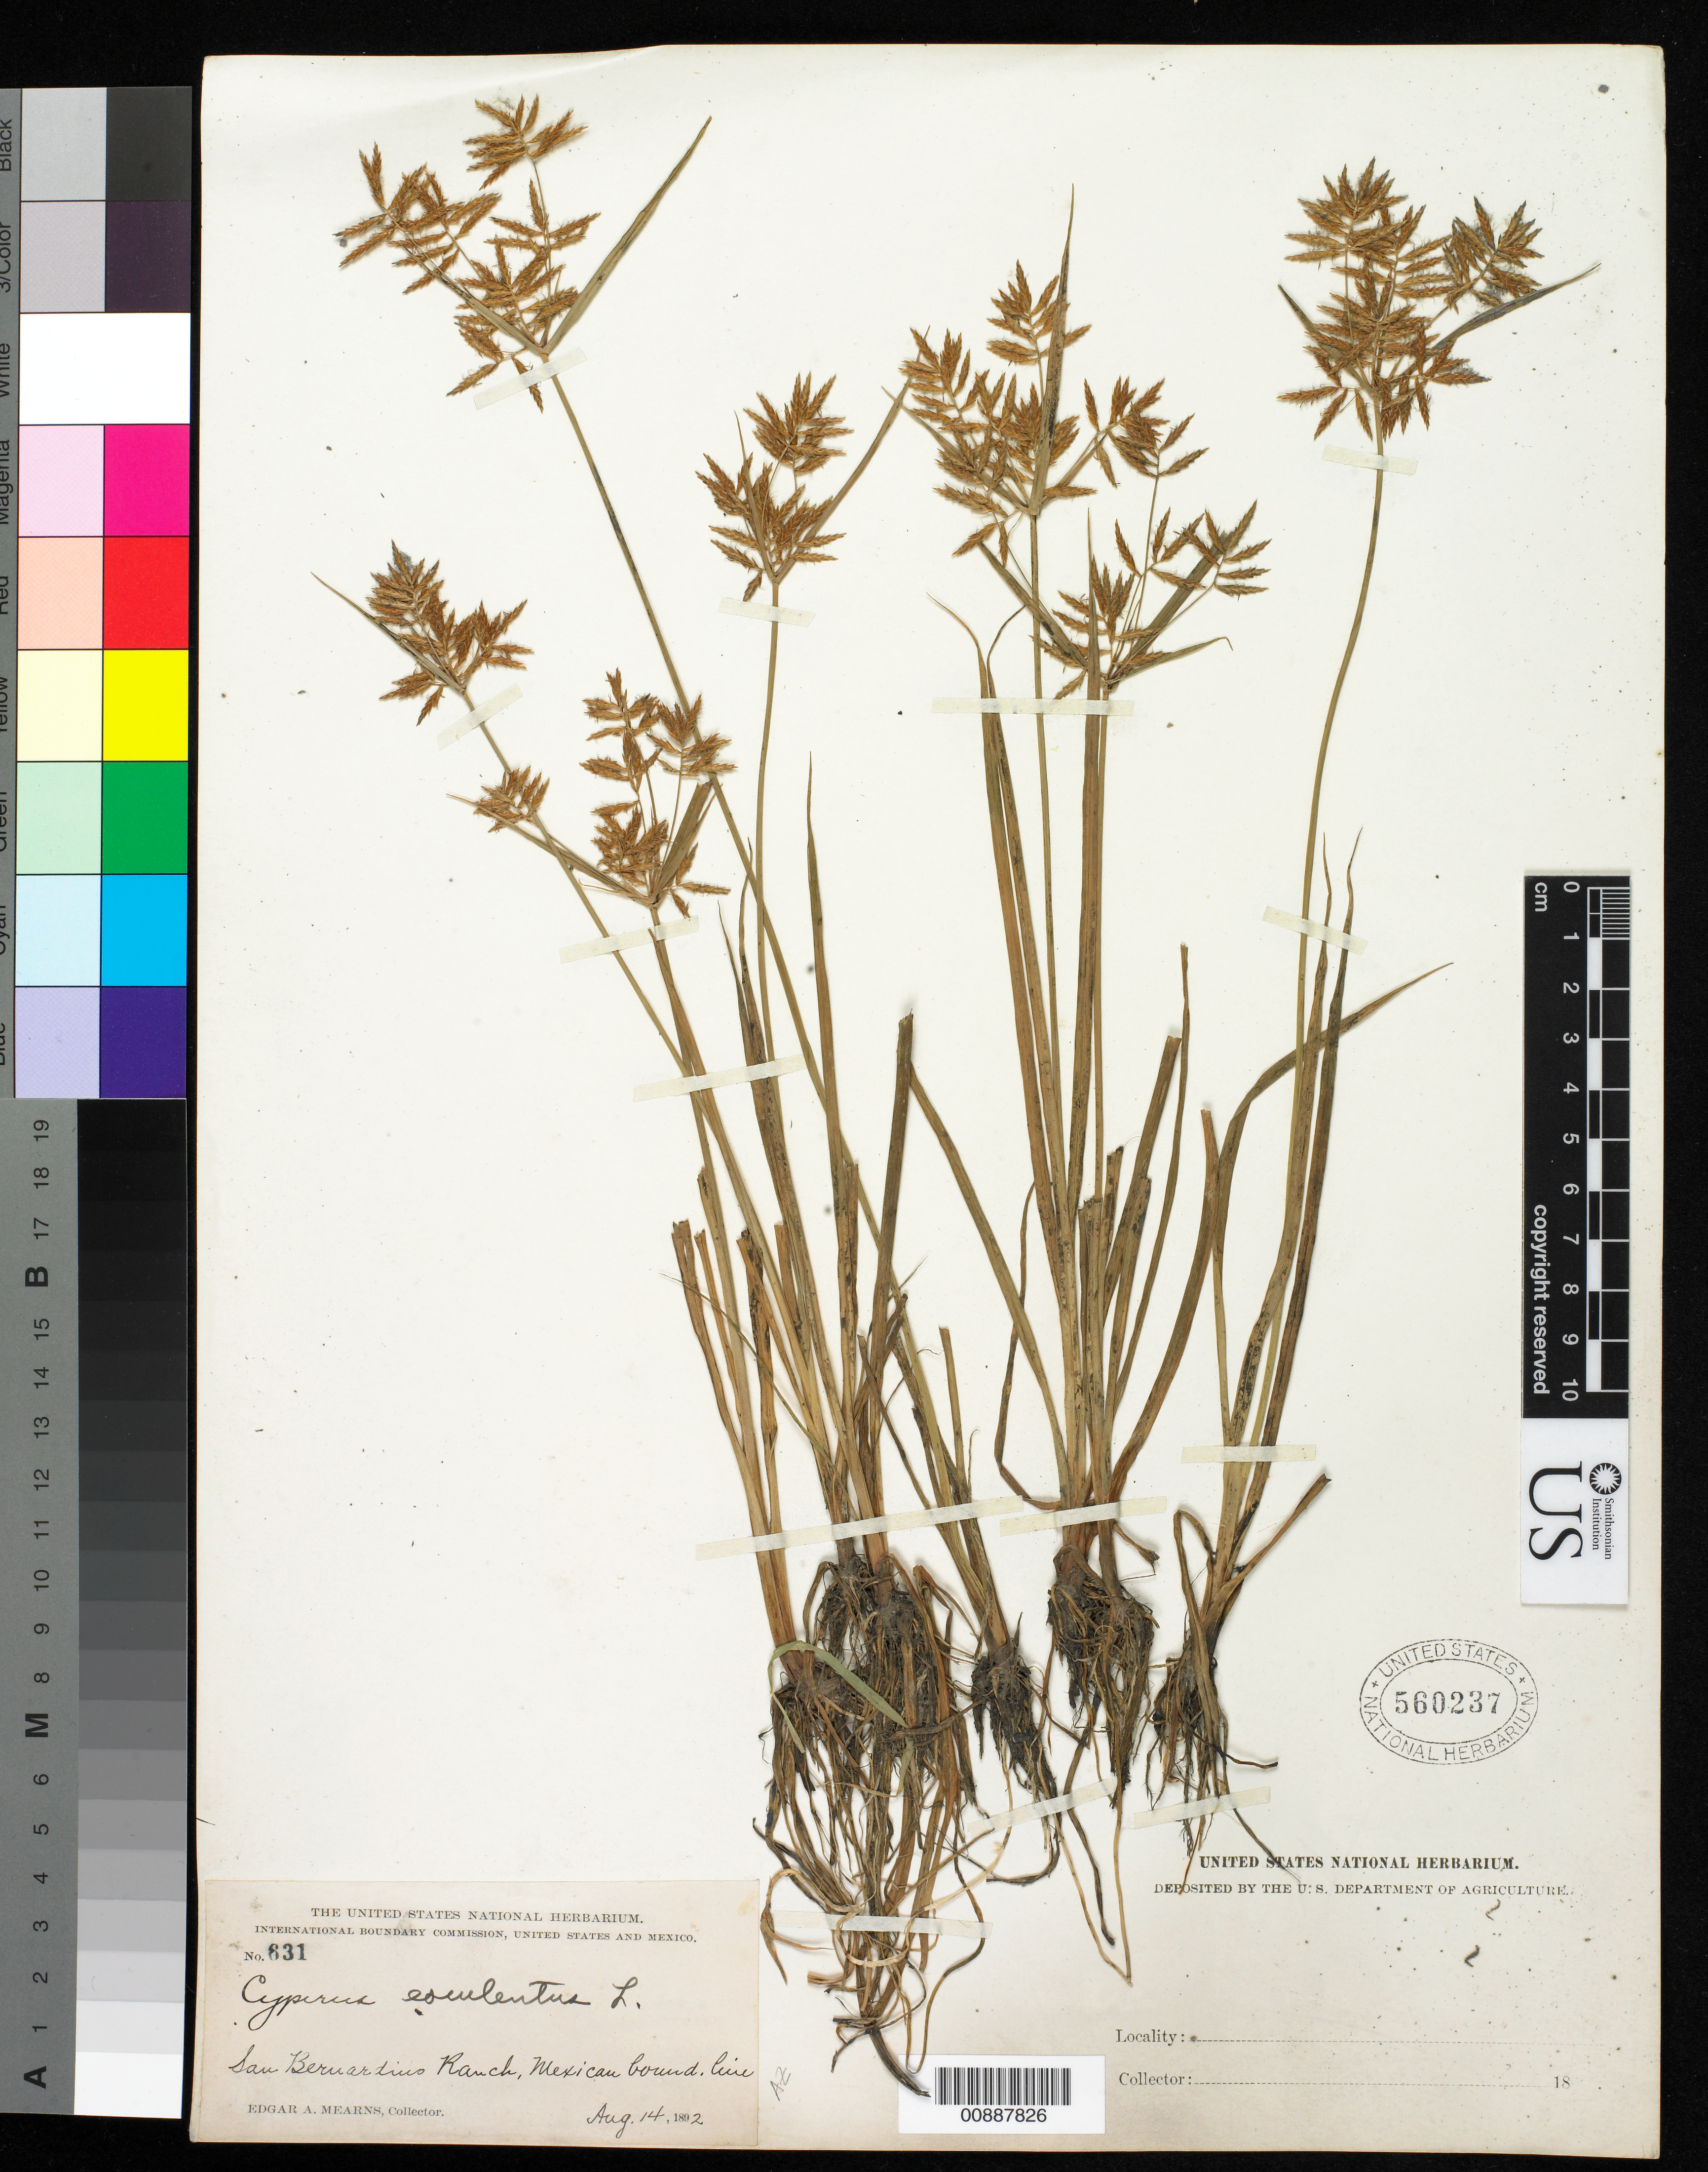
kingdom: Plantae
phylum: Tracheophyta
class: Liliopsida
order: Poales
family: Cyperaceae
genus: Cyperus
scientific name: Cyperus esculentus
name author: L.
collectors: E. A. Mearns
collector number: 631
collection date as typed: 14 Aug 1892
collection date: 1892-08-14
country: United States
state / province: Arizona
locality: San Bernardino Ranch, Mexican Boundary Line.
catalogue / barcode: US 560237